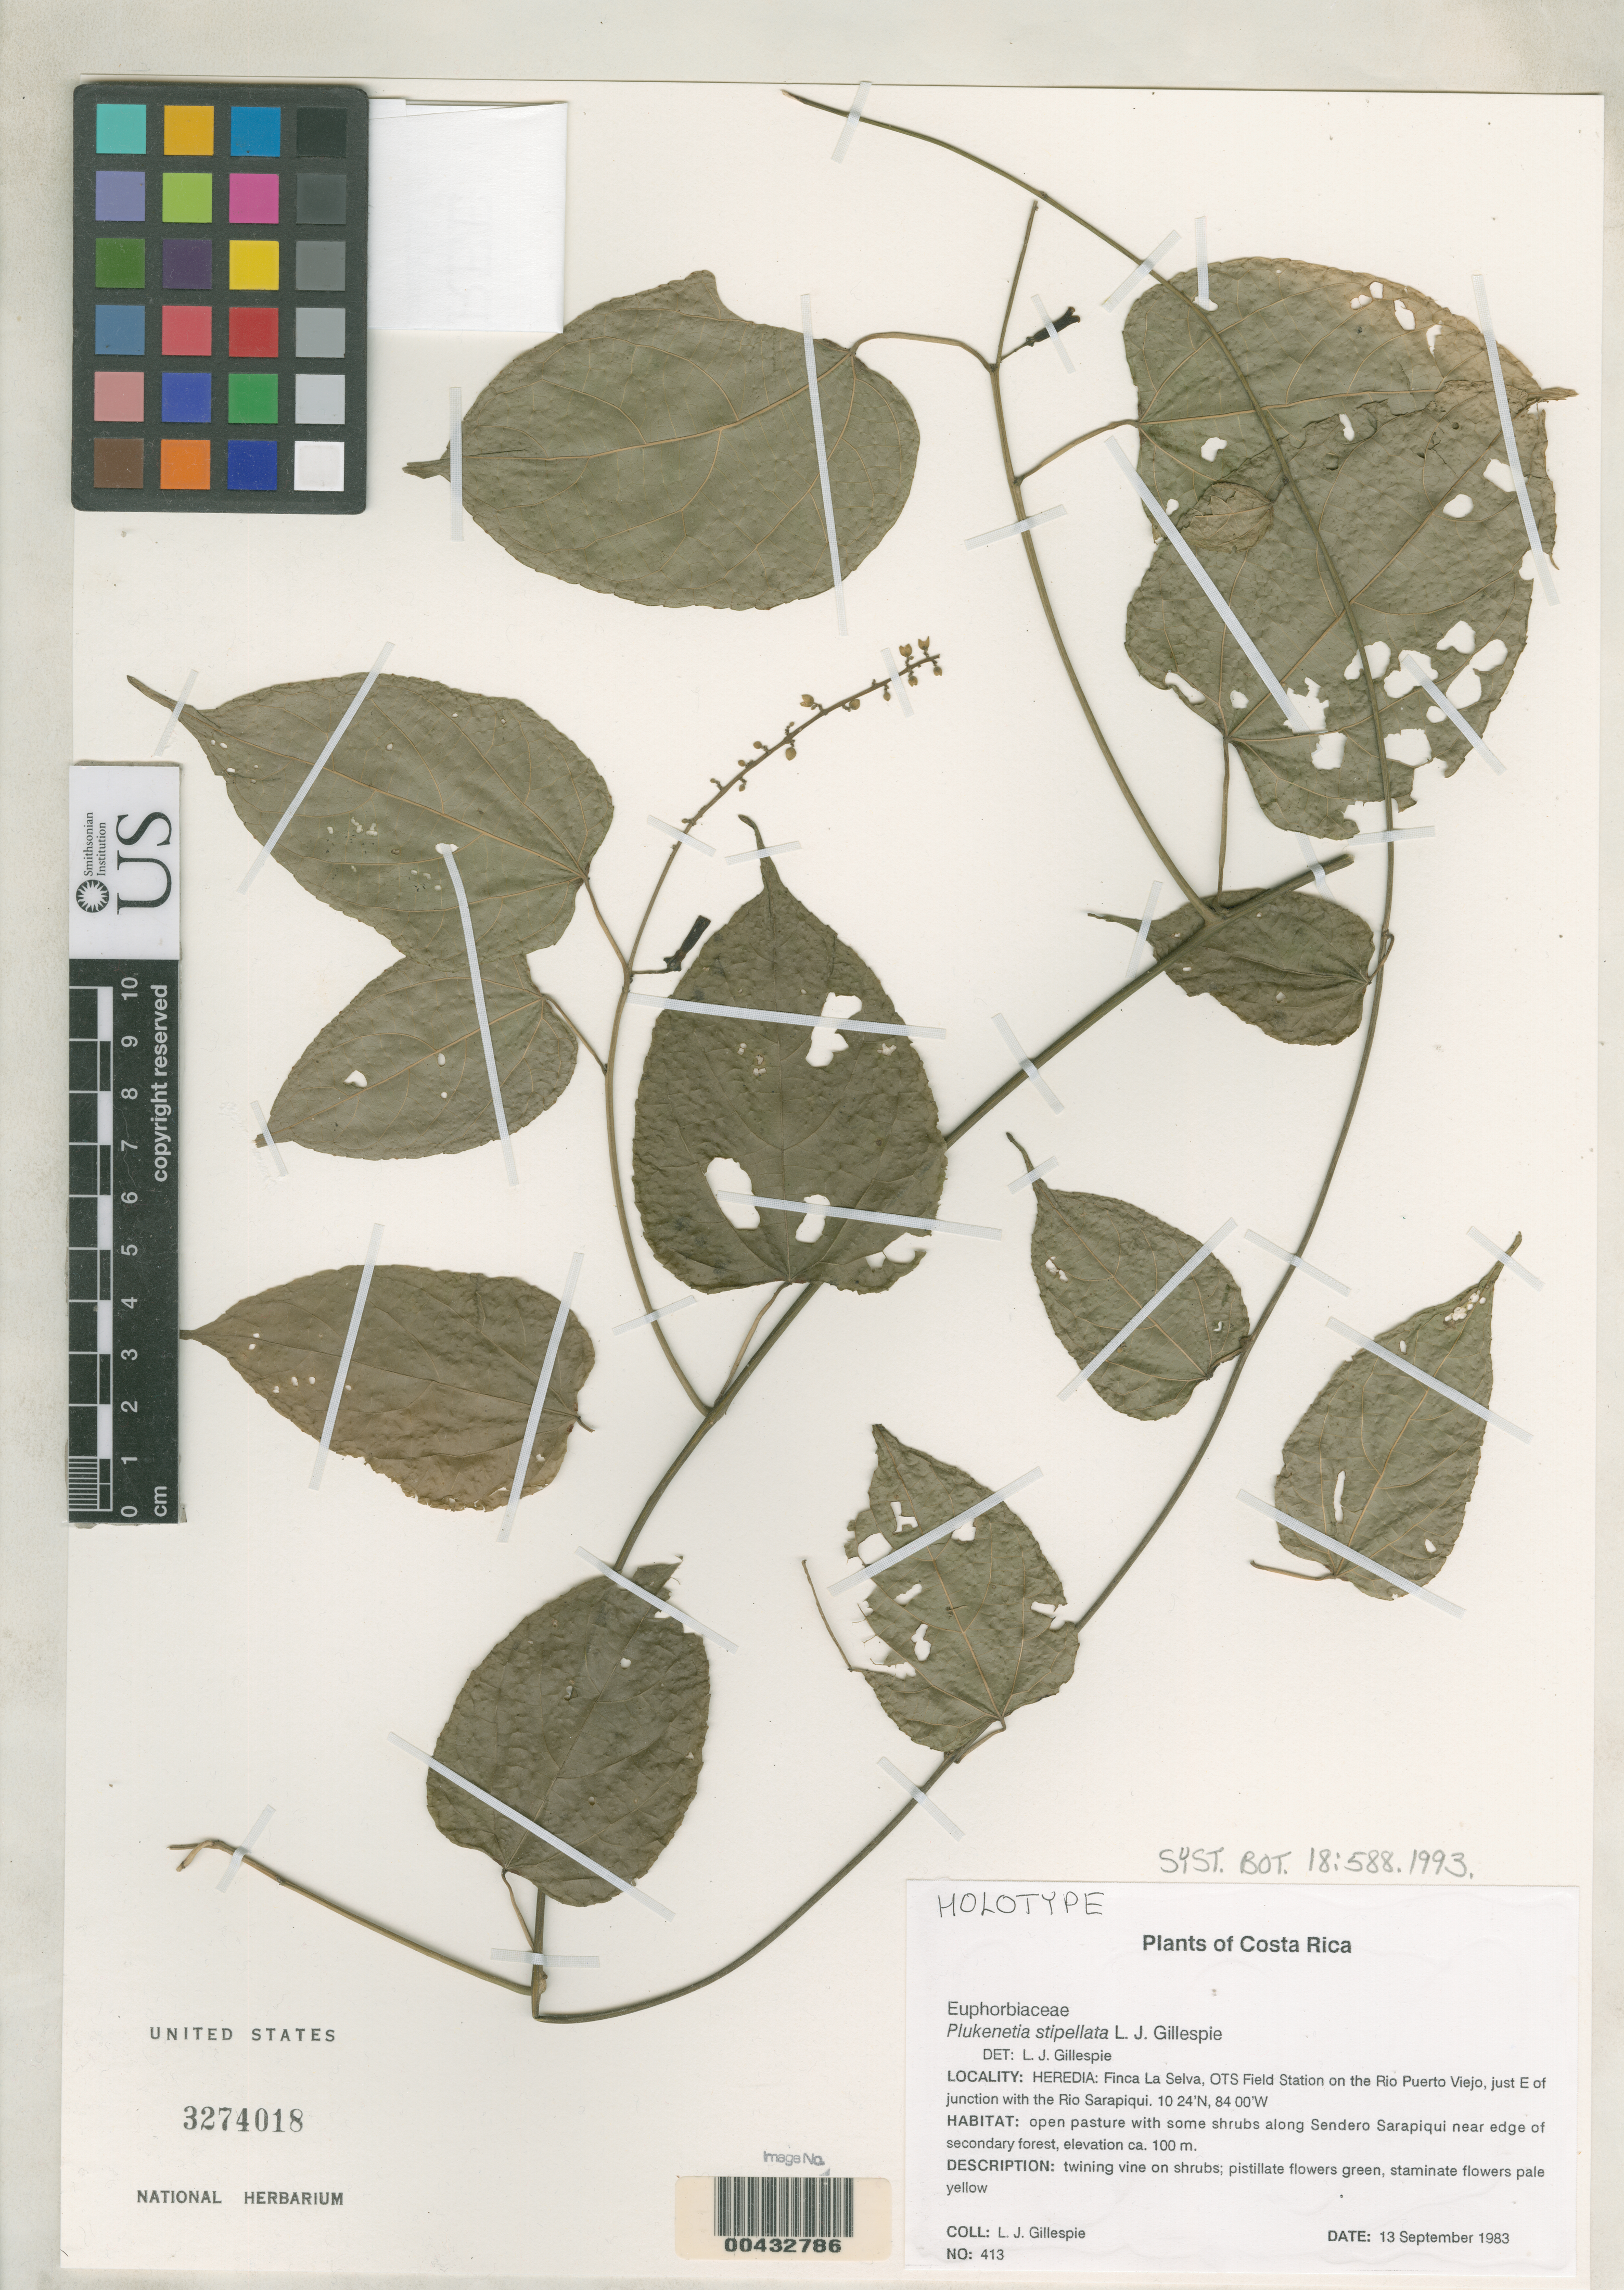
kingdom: Plantae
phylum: Tracheophyta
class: Magnoliopsida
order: Malpighiales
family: Euphorbiaceae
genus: Plukenetia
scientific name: Plukenetia stipellata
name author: L.J. Gillespie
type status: Holotype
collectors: L. J. Gillespie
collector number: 413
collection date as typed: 13 Sep 1983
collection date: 1983-09-13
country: Costa Rica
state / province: Heredia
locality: Finca La Selva, OTS Field Station on Rio Puerto Viejo, just E of junction with Rio Sarapiqui.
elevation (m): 100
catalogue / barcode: US 3274018